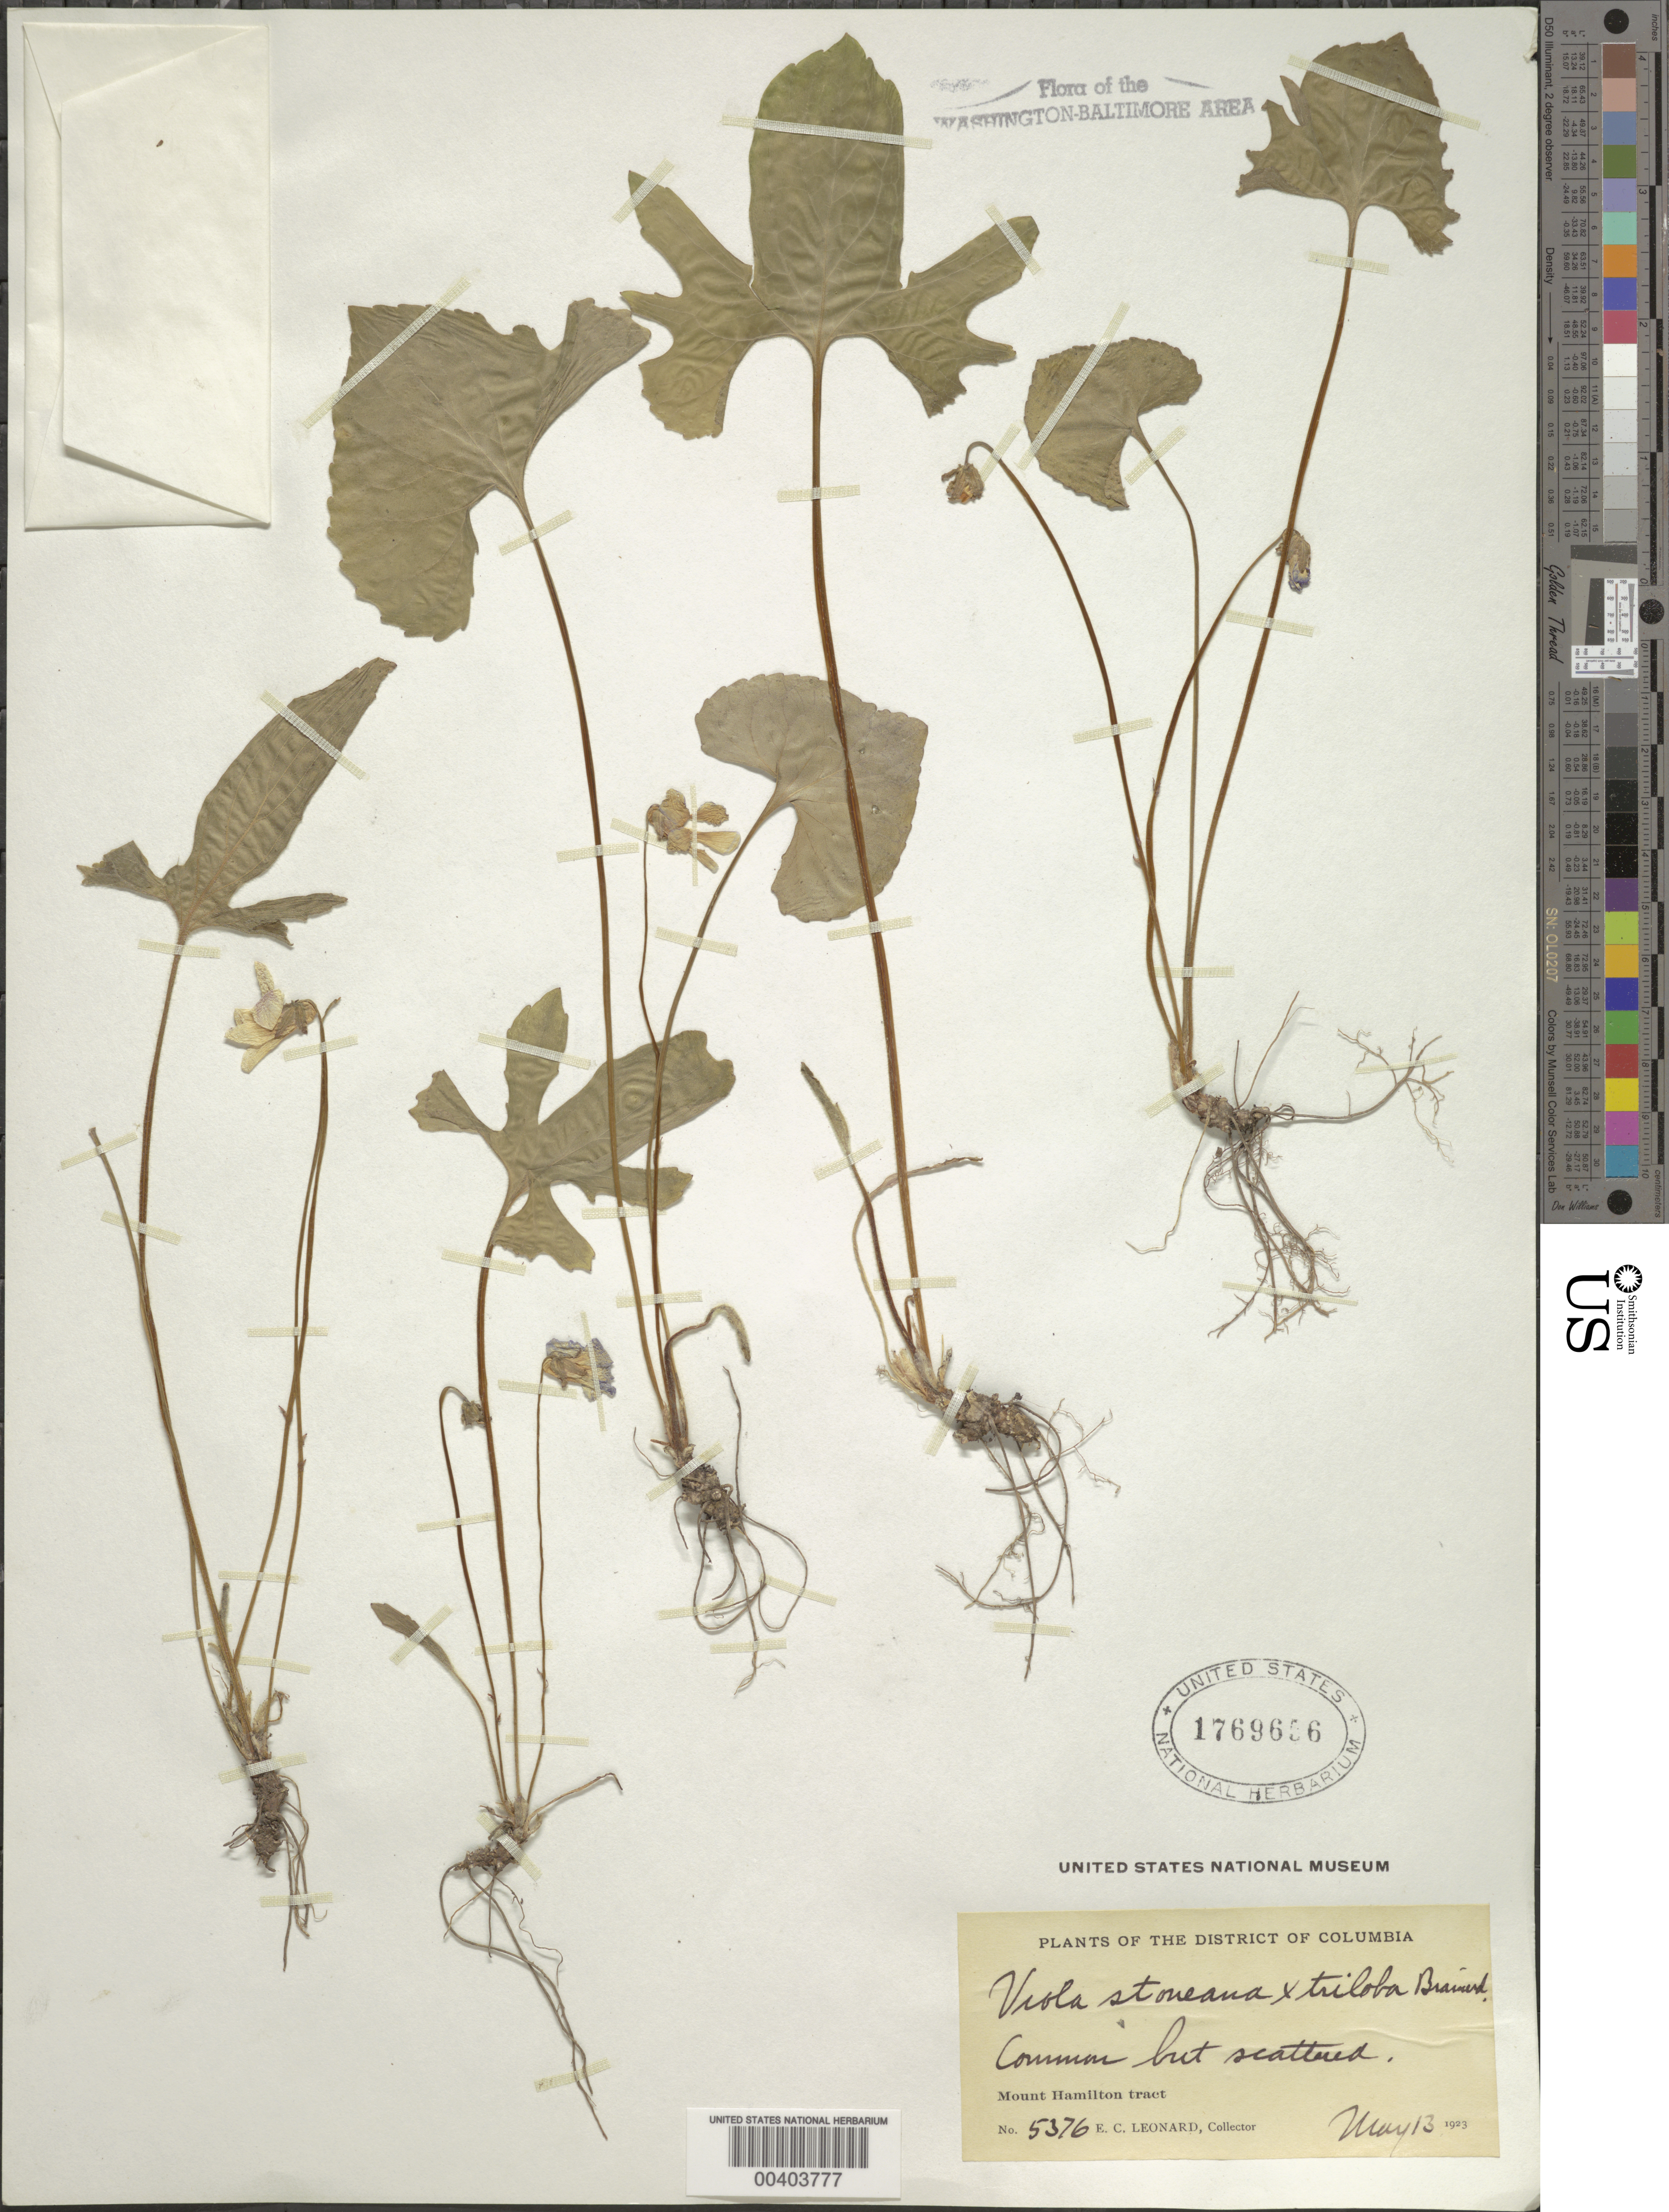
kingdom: Plantae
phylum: Tracheophyta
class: Magnoliopsida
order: Malpighiales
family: Violaceae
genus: Viola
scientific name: Viola palmata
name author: L.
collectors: E. C. Leonard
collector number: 5376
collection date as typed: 13 May 1923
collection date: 1923-05-13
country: United States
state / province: District of Columbia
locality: Mount Hamilton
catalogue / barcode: US 1769656